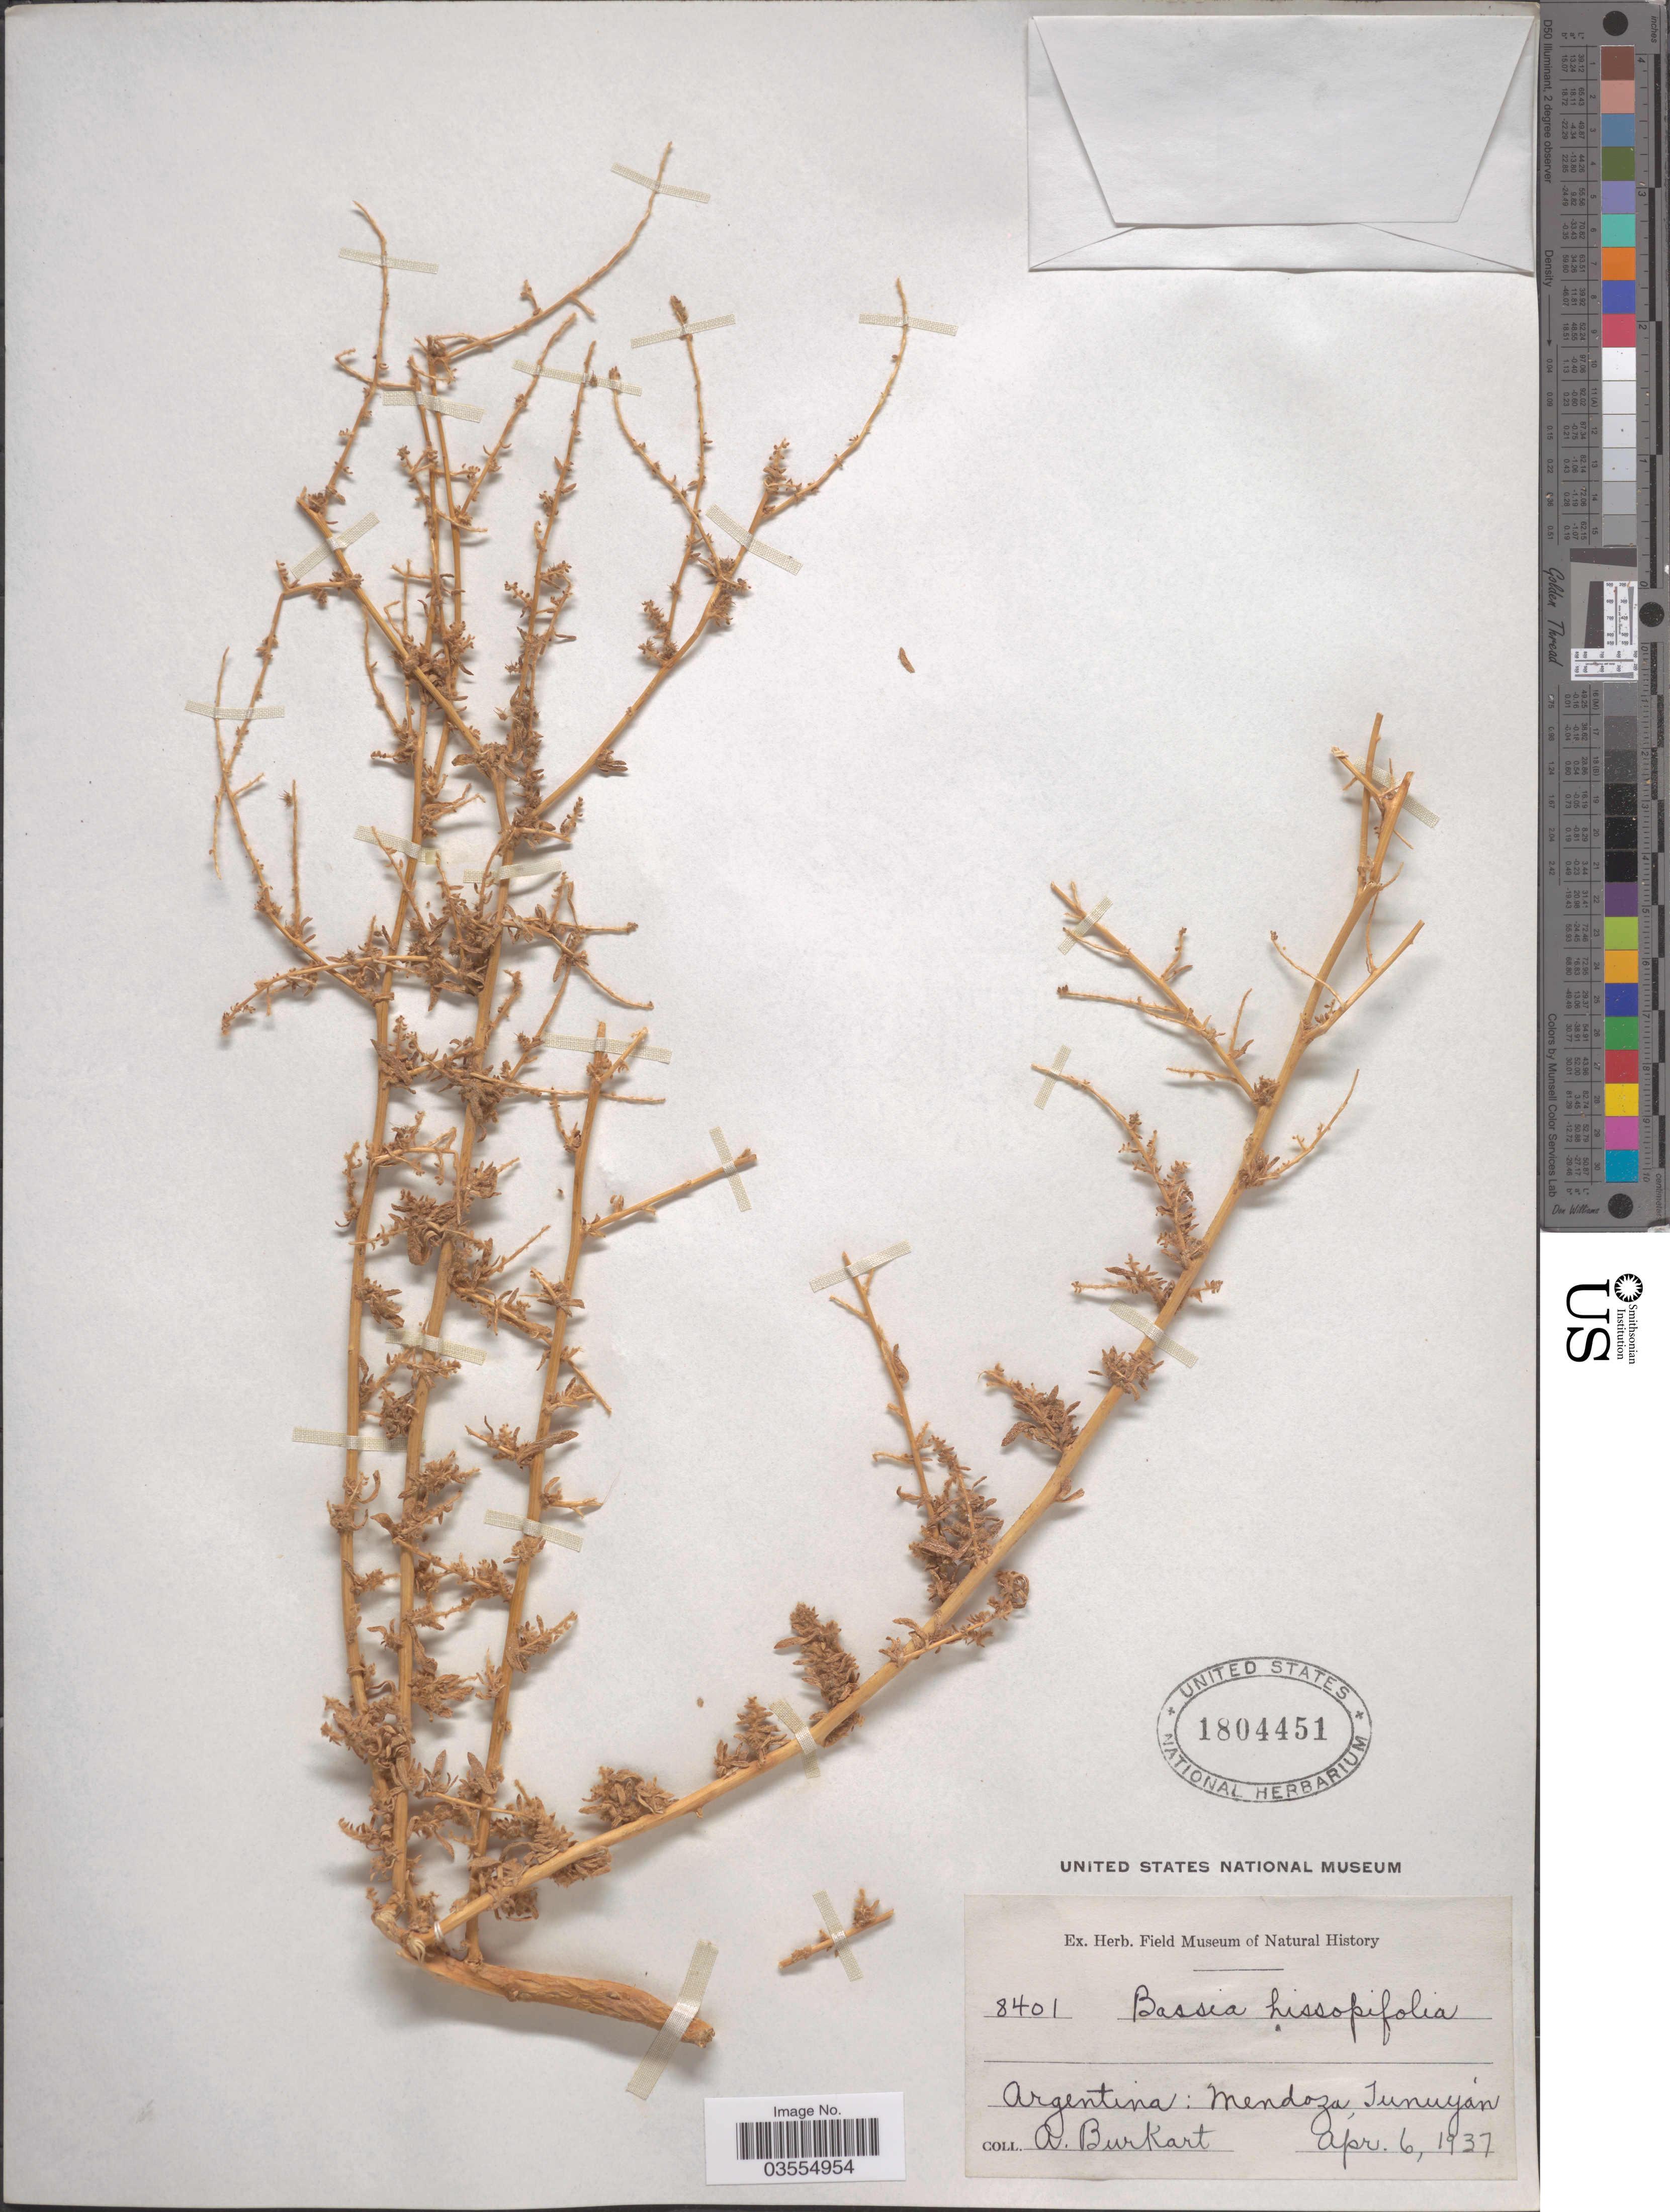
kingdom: Plantae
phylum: Tracheophyta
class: Magnoliopsida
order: Caryophyllales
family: Amaranthaceae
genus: Bassia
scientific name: Bassia hyssopifolia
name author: (Pall.) Kuntze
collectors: A. E. Burkart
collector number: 8401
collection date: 1937-04-06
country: Argentina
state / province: Mendoza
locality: Tunuyán.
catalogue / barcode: US 1804451